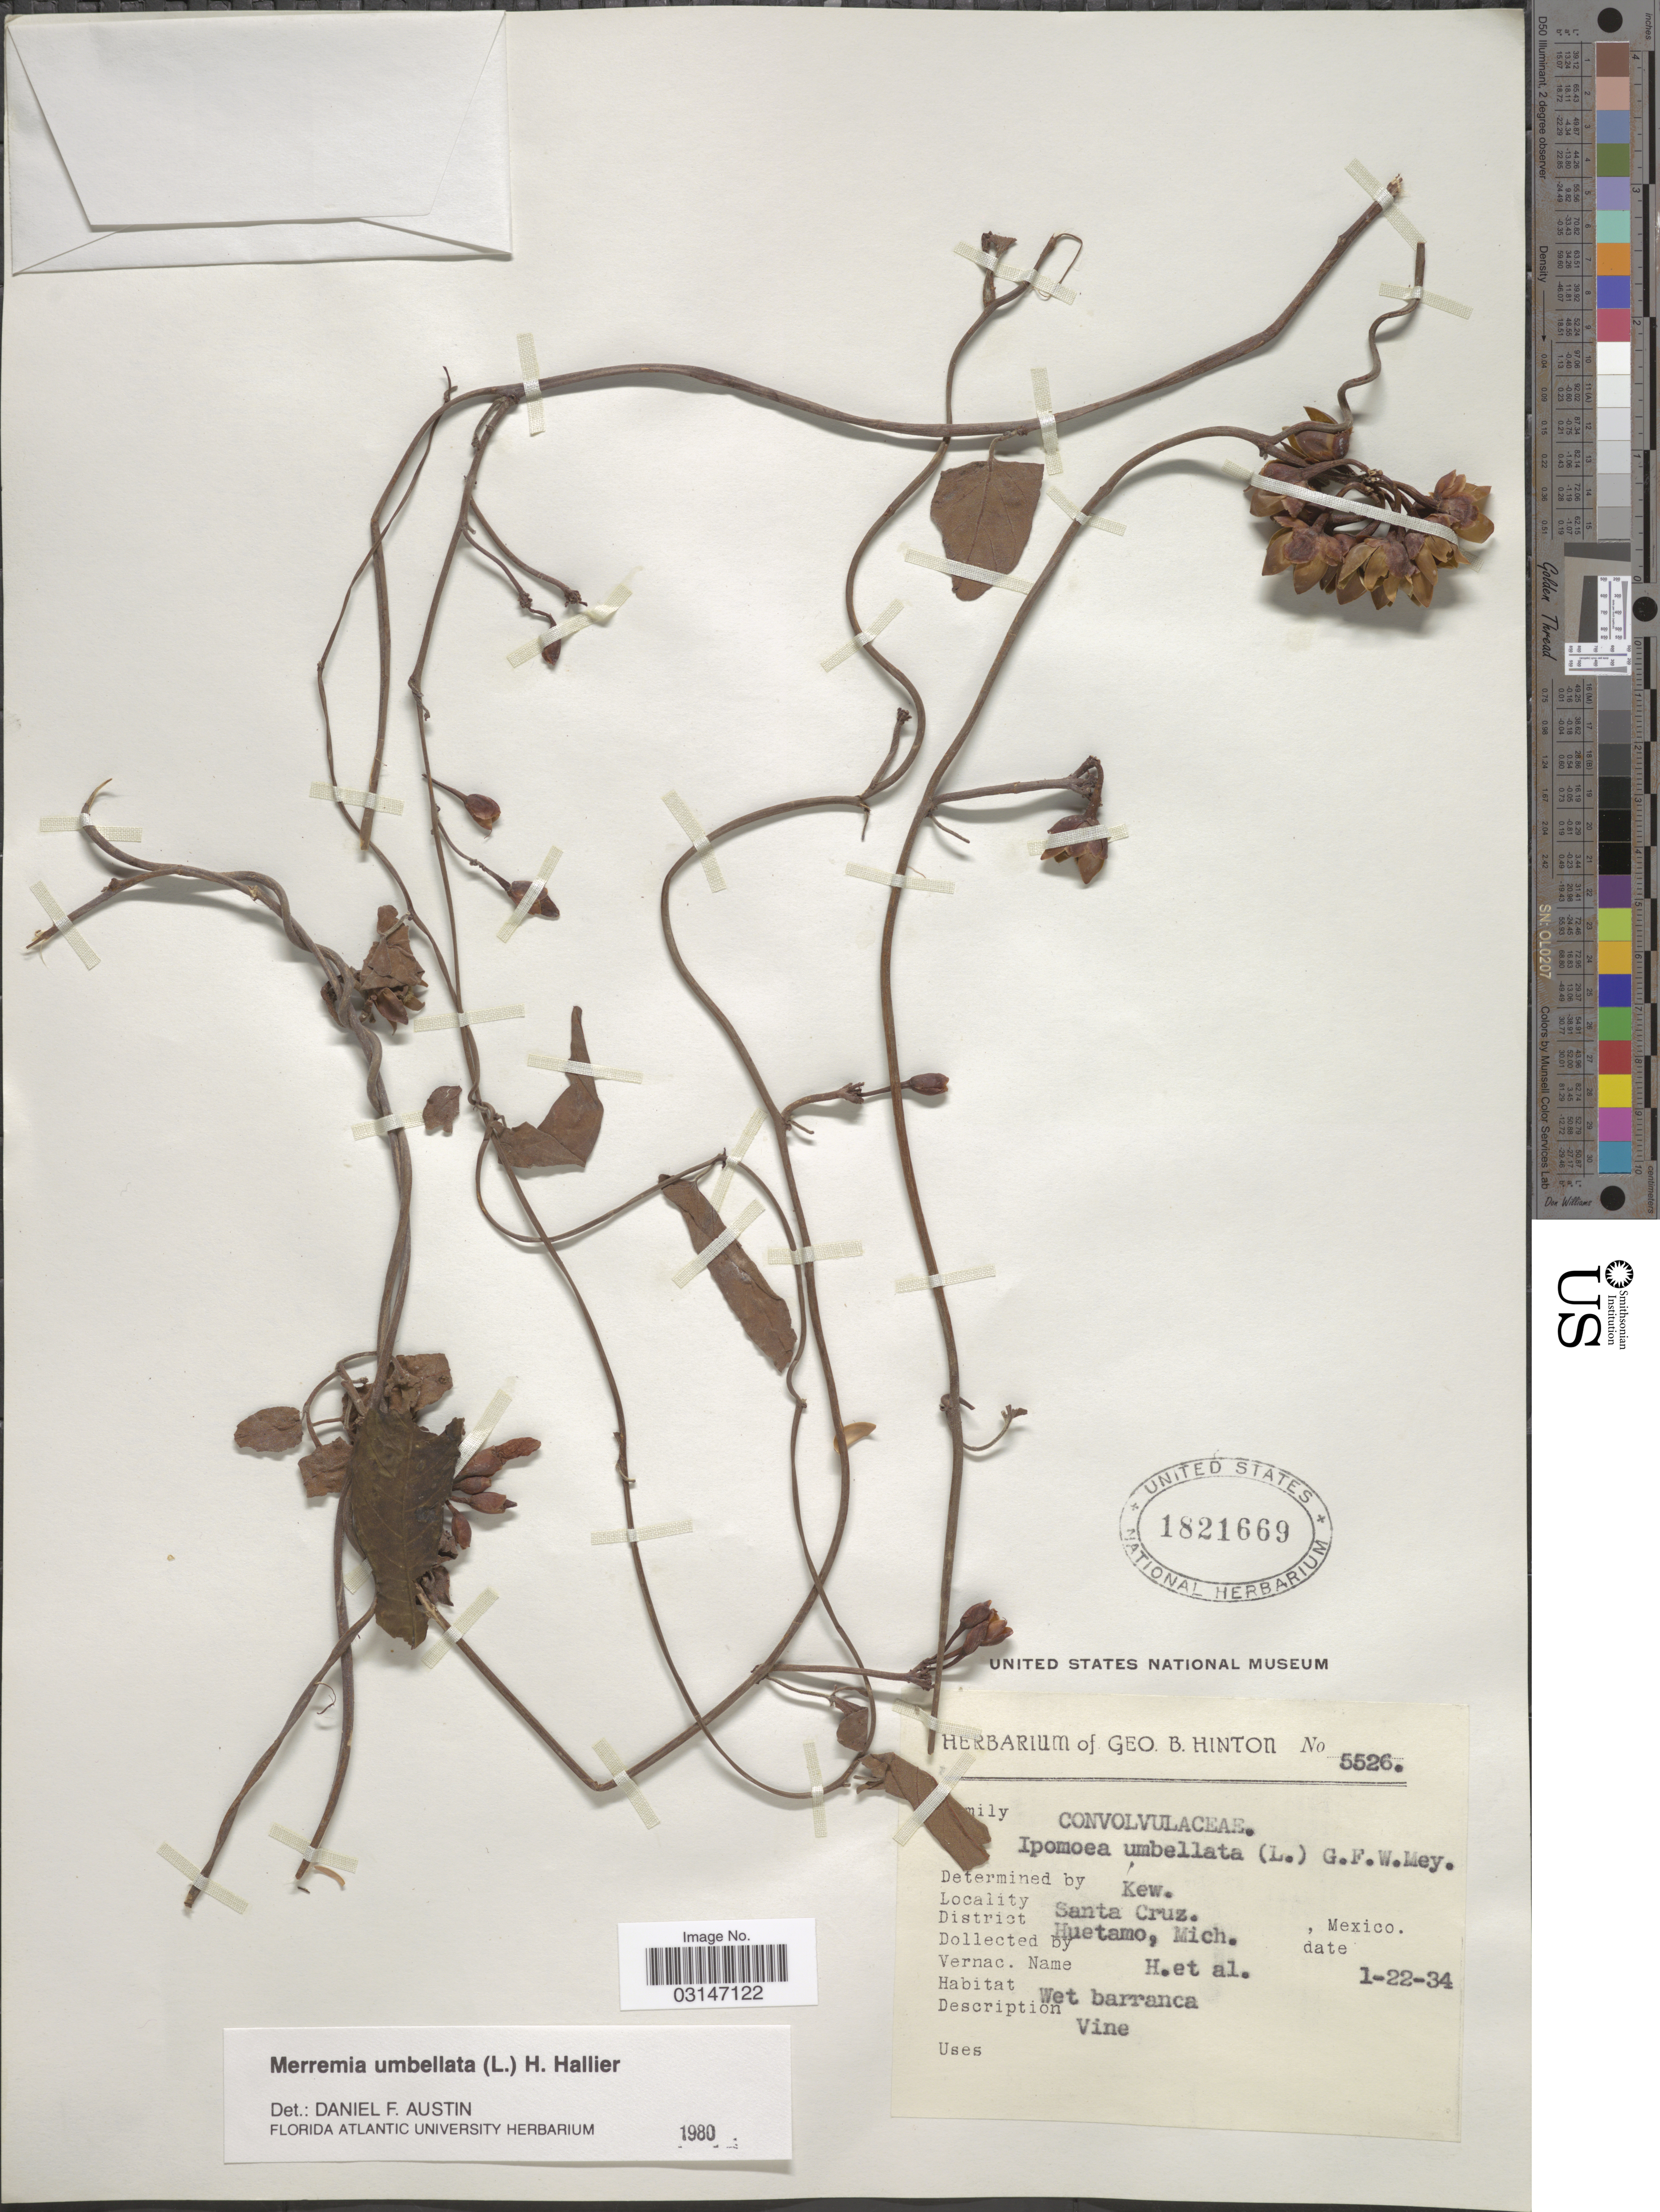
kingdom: Plantae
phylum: Tracheophyta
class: Magnoliopsida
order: Solanales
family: Convolvulaceae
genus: Camonea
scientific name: Camonea umbellata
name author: (L.) A. R. Simões & Staples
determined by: Strong, Mark T., (BOT), Smithsonian Institution - National Museum of Natural History (UNITED STATES)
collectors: G. B. Hinton & et al.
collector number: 5526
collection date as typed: Transcribed d/m/y: 22/1/34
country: Mexico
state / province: Michoacán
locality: Santa Cruz, District Huetamo, Mich., Mexico.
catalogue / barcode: US 1821669